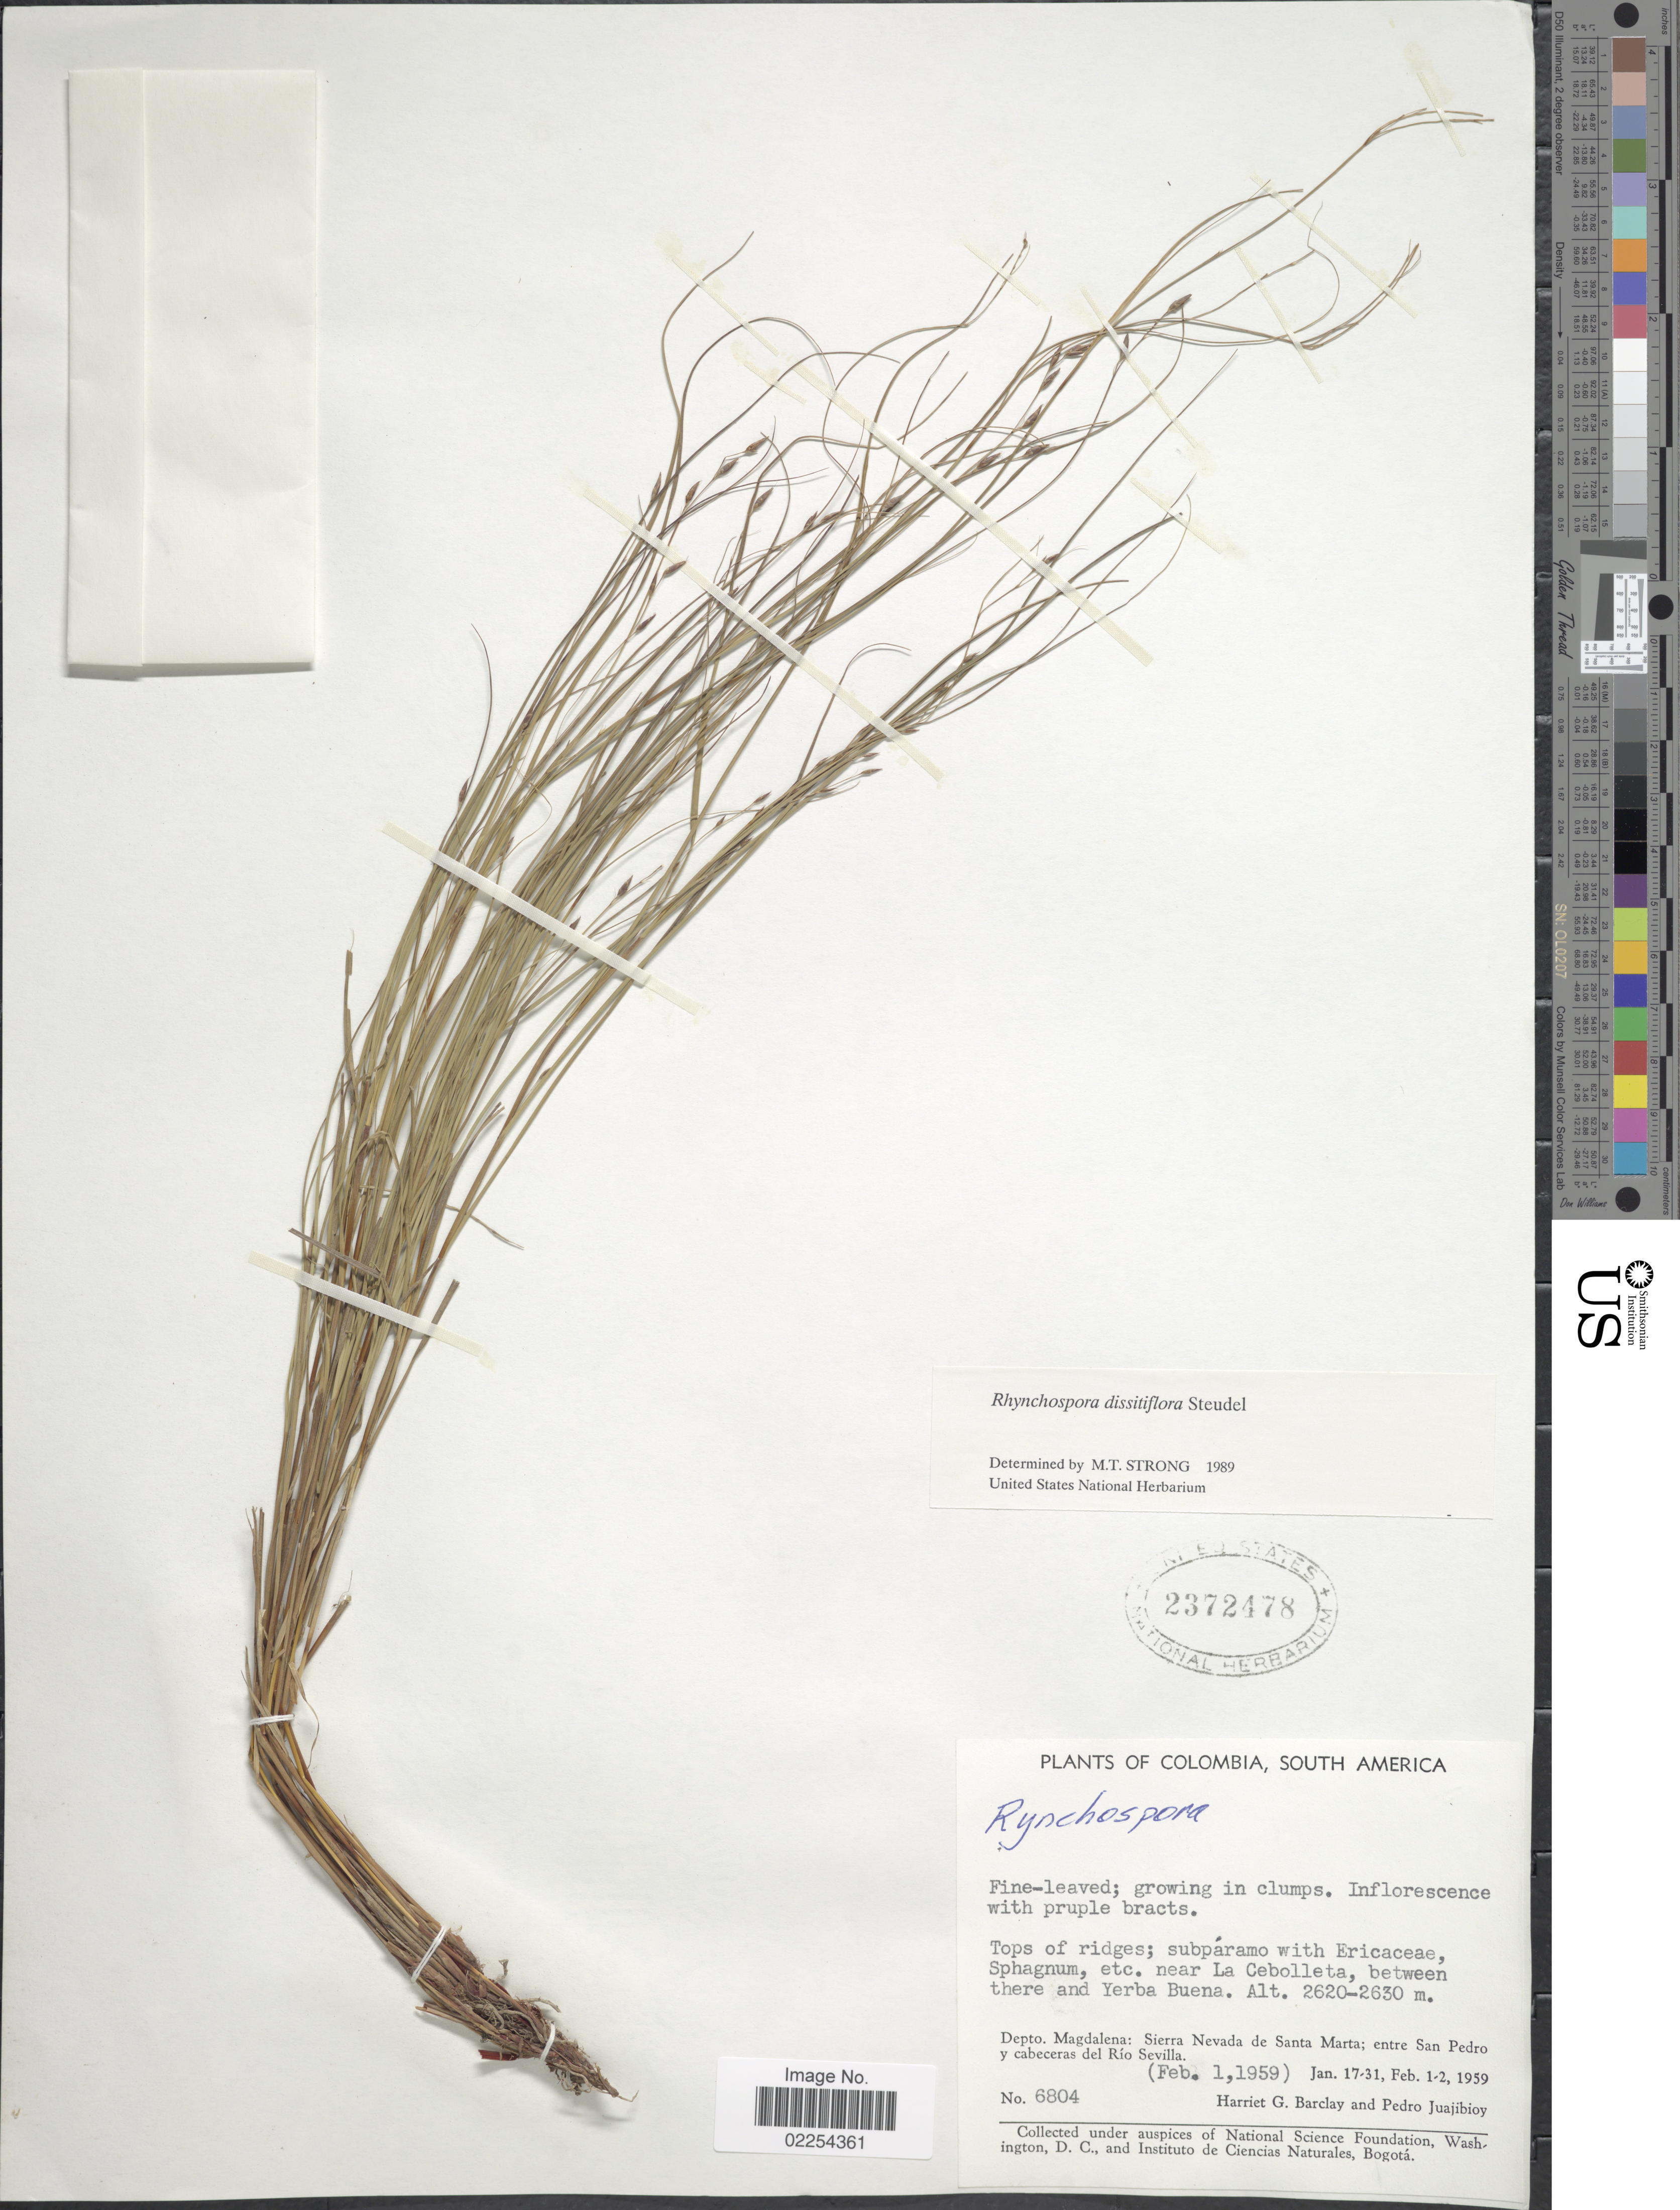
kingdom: Plantae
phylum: Tracheophyta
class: Liliopsida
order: Poales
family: Cyperaceae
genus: Rhynchospora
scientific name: Rhynchospora dissitiflora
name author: Steud. ex Boeckeler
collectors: H. G. Barclay & P. Juajibioy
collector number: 6804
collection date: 1959-02-01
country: Colombia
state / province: Magdalena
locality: Near La Cebolleta, between there and Yerba Buena, Depto. Magdalena: Sierra Nevada de Santa Marta; entre San Pedro y cabeceras del Río Sevilla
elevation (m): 2620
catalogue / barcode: US 2372478